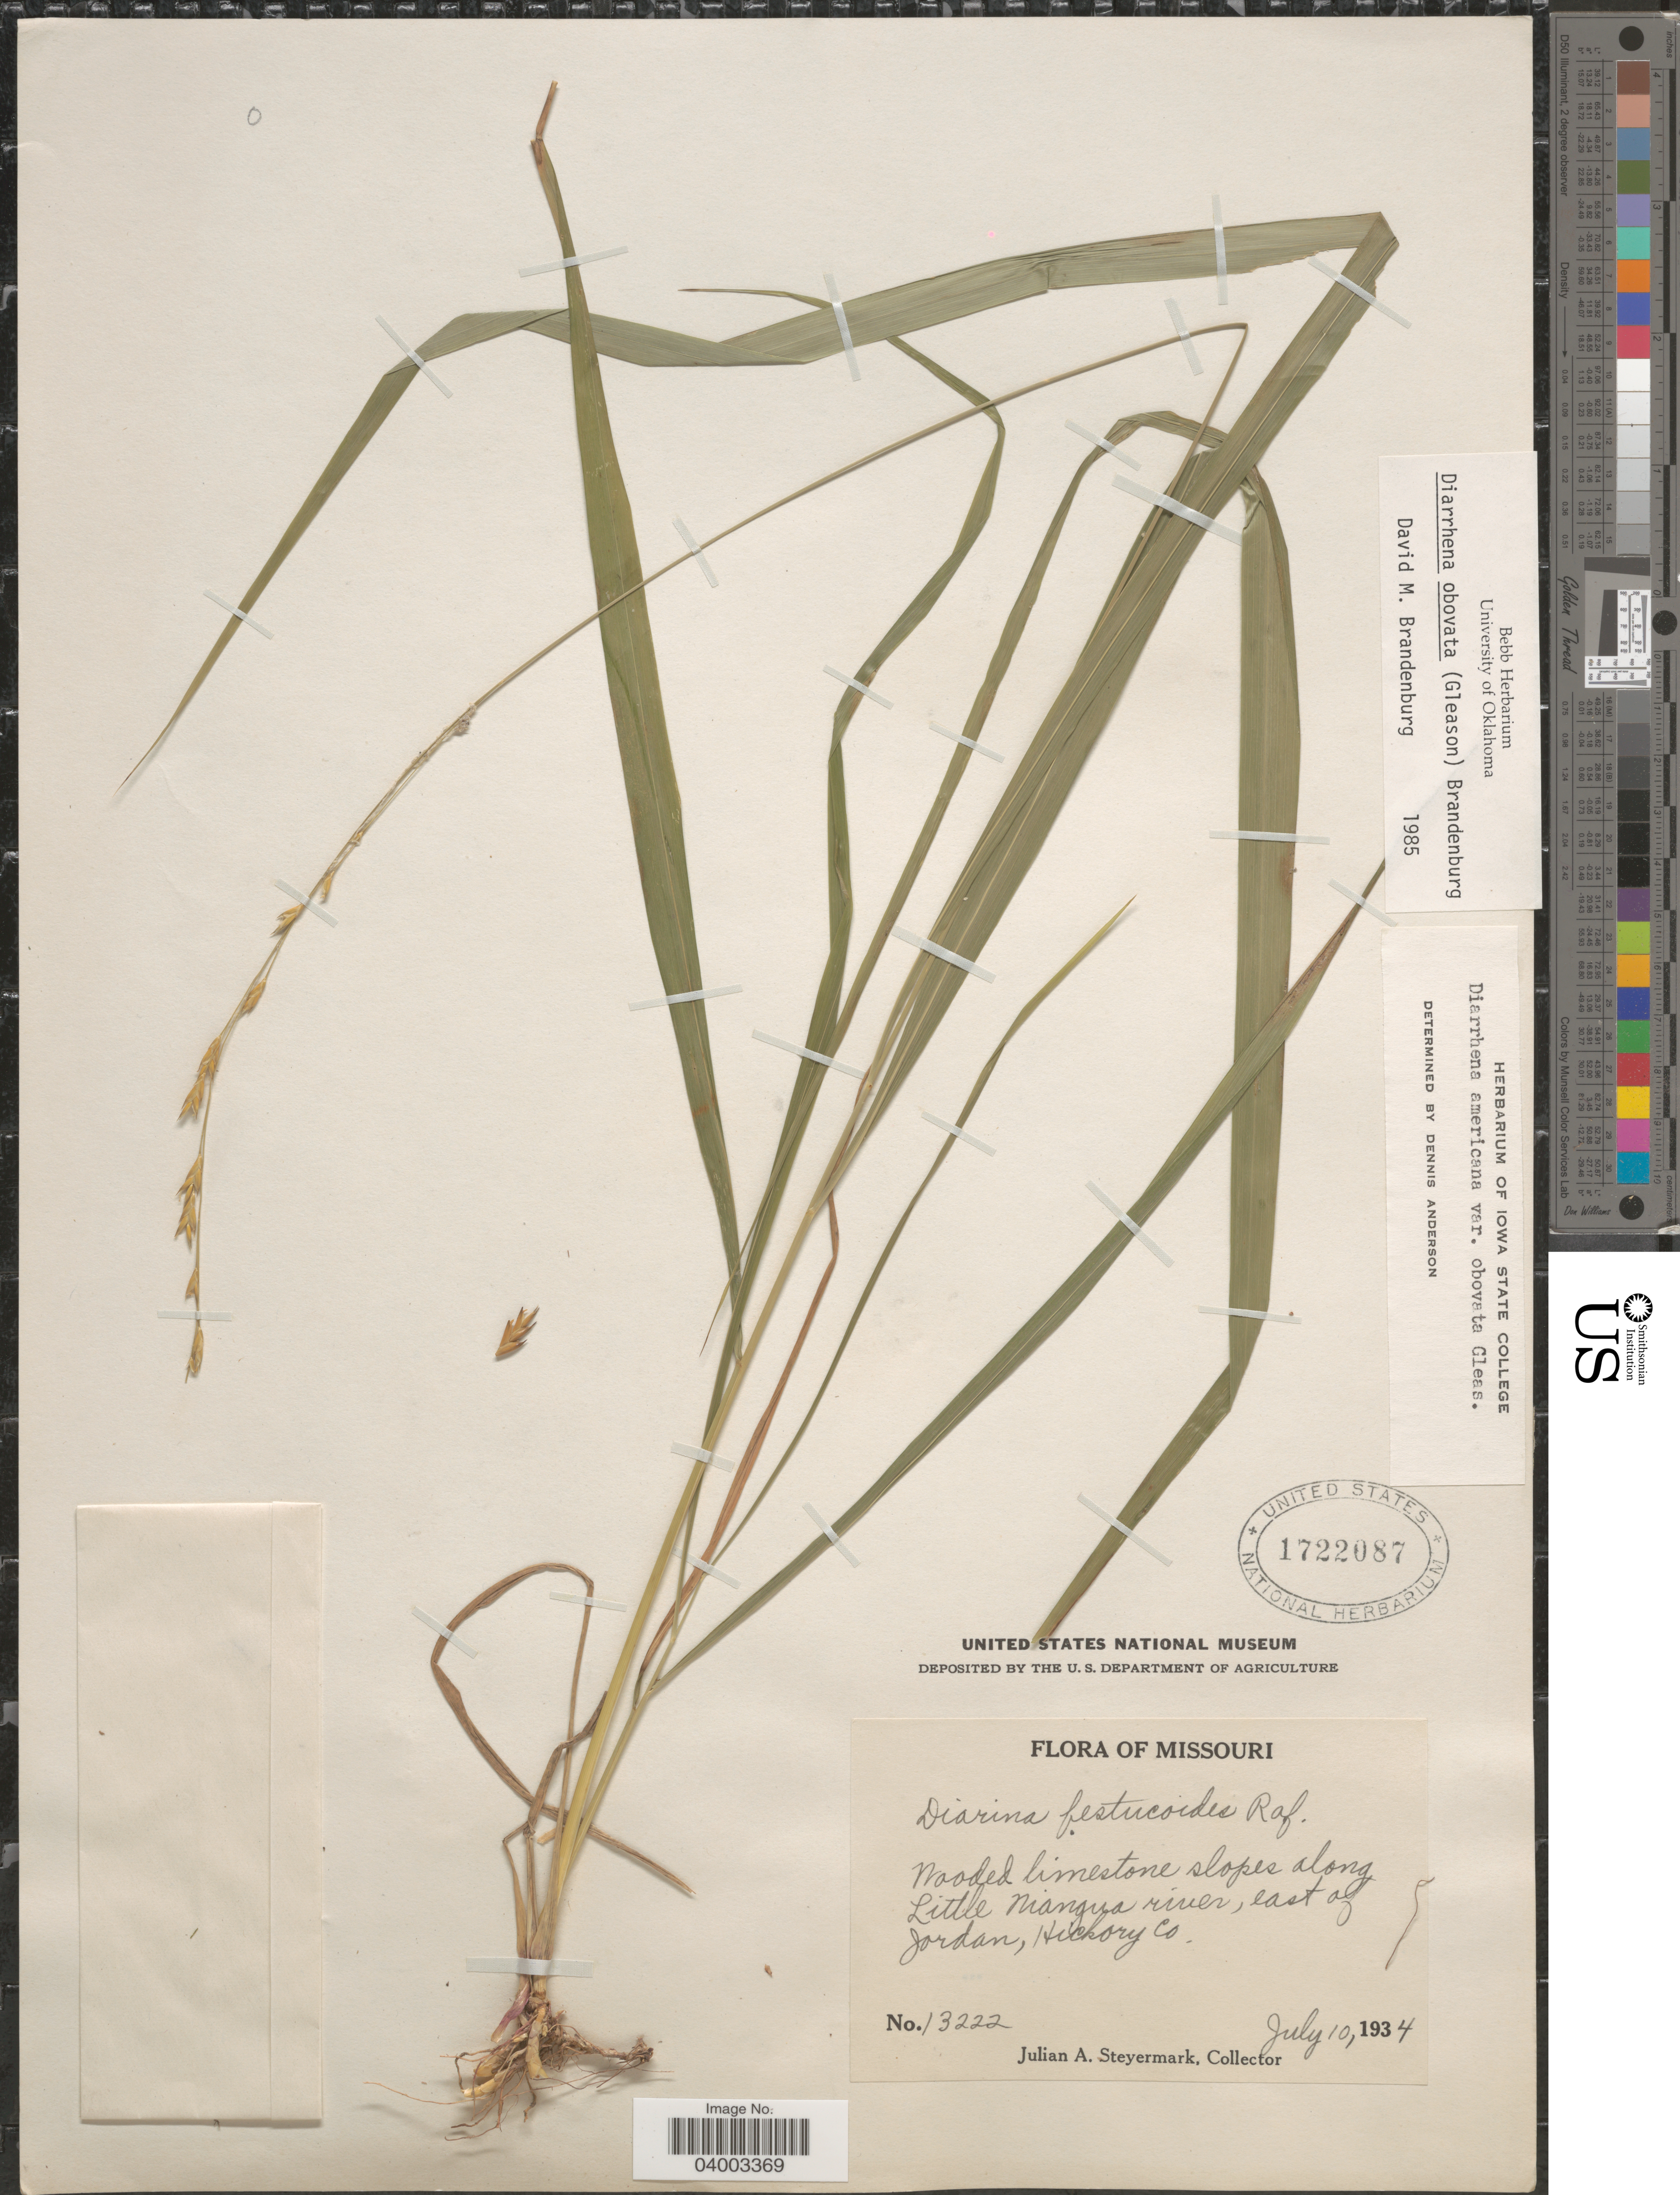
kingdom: Plantae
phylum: Tracheophyta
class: Liliopsida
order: Poales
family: Poaceae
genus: Diarrhena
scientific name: Diarrhena obovata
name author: (Gleason) Brandenburg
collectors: J. Steyermark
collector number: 13222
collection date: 1934-07-10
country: United States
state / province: Missouri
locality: Wooded limestone slopes along Little Niangua river, east of Jordan, Hickory Co.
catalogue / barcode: US 1722087